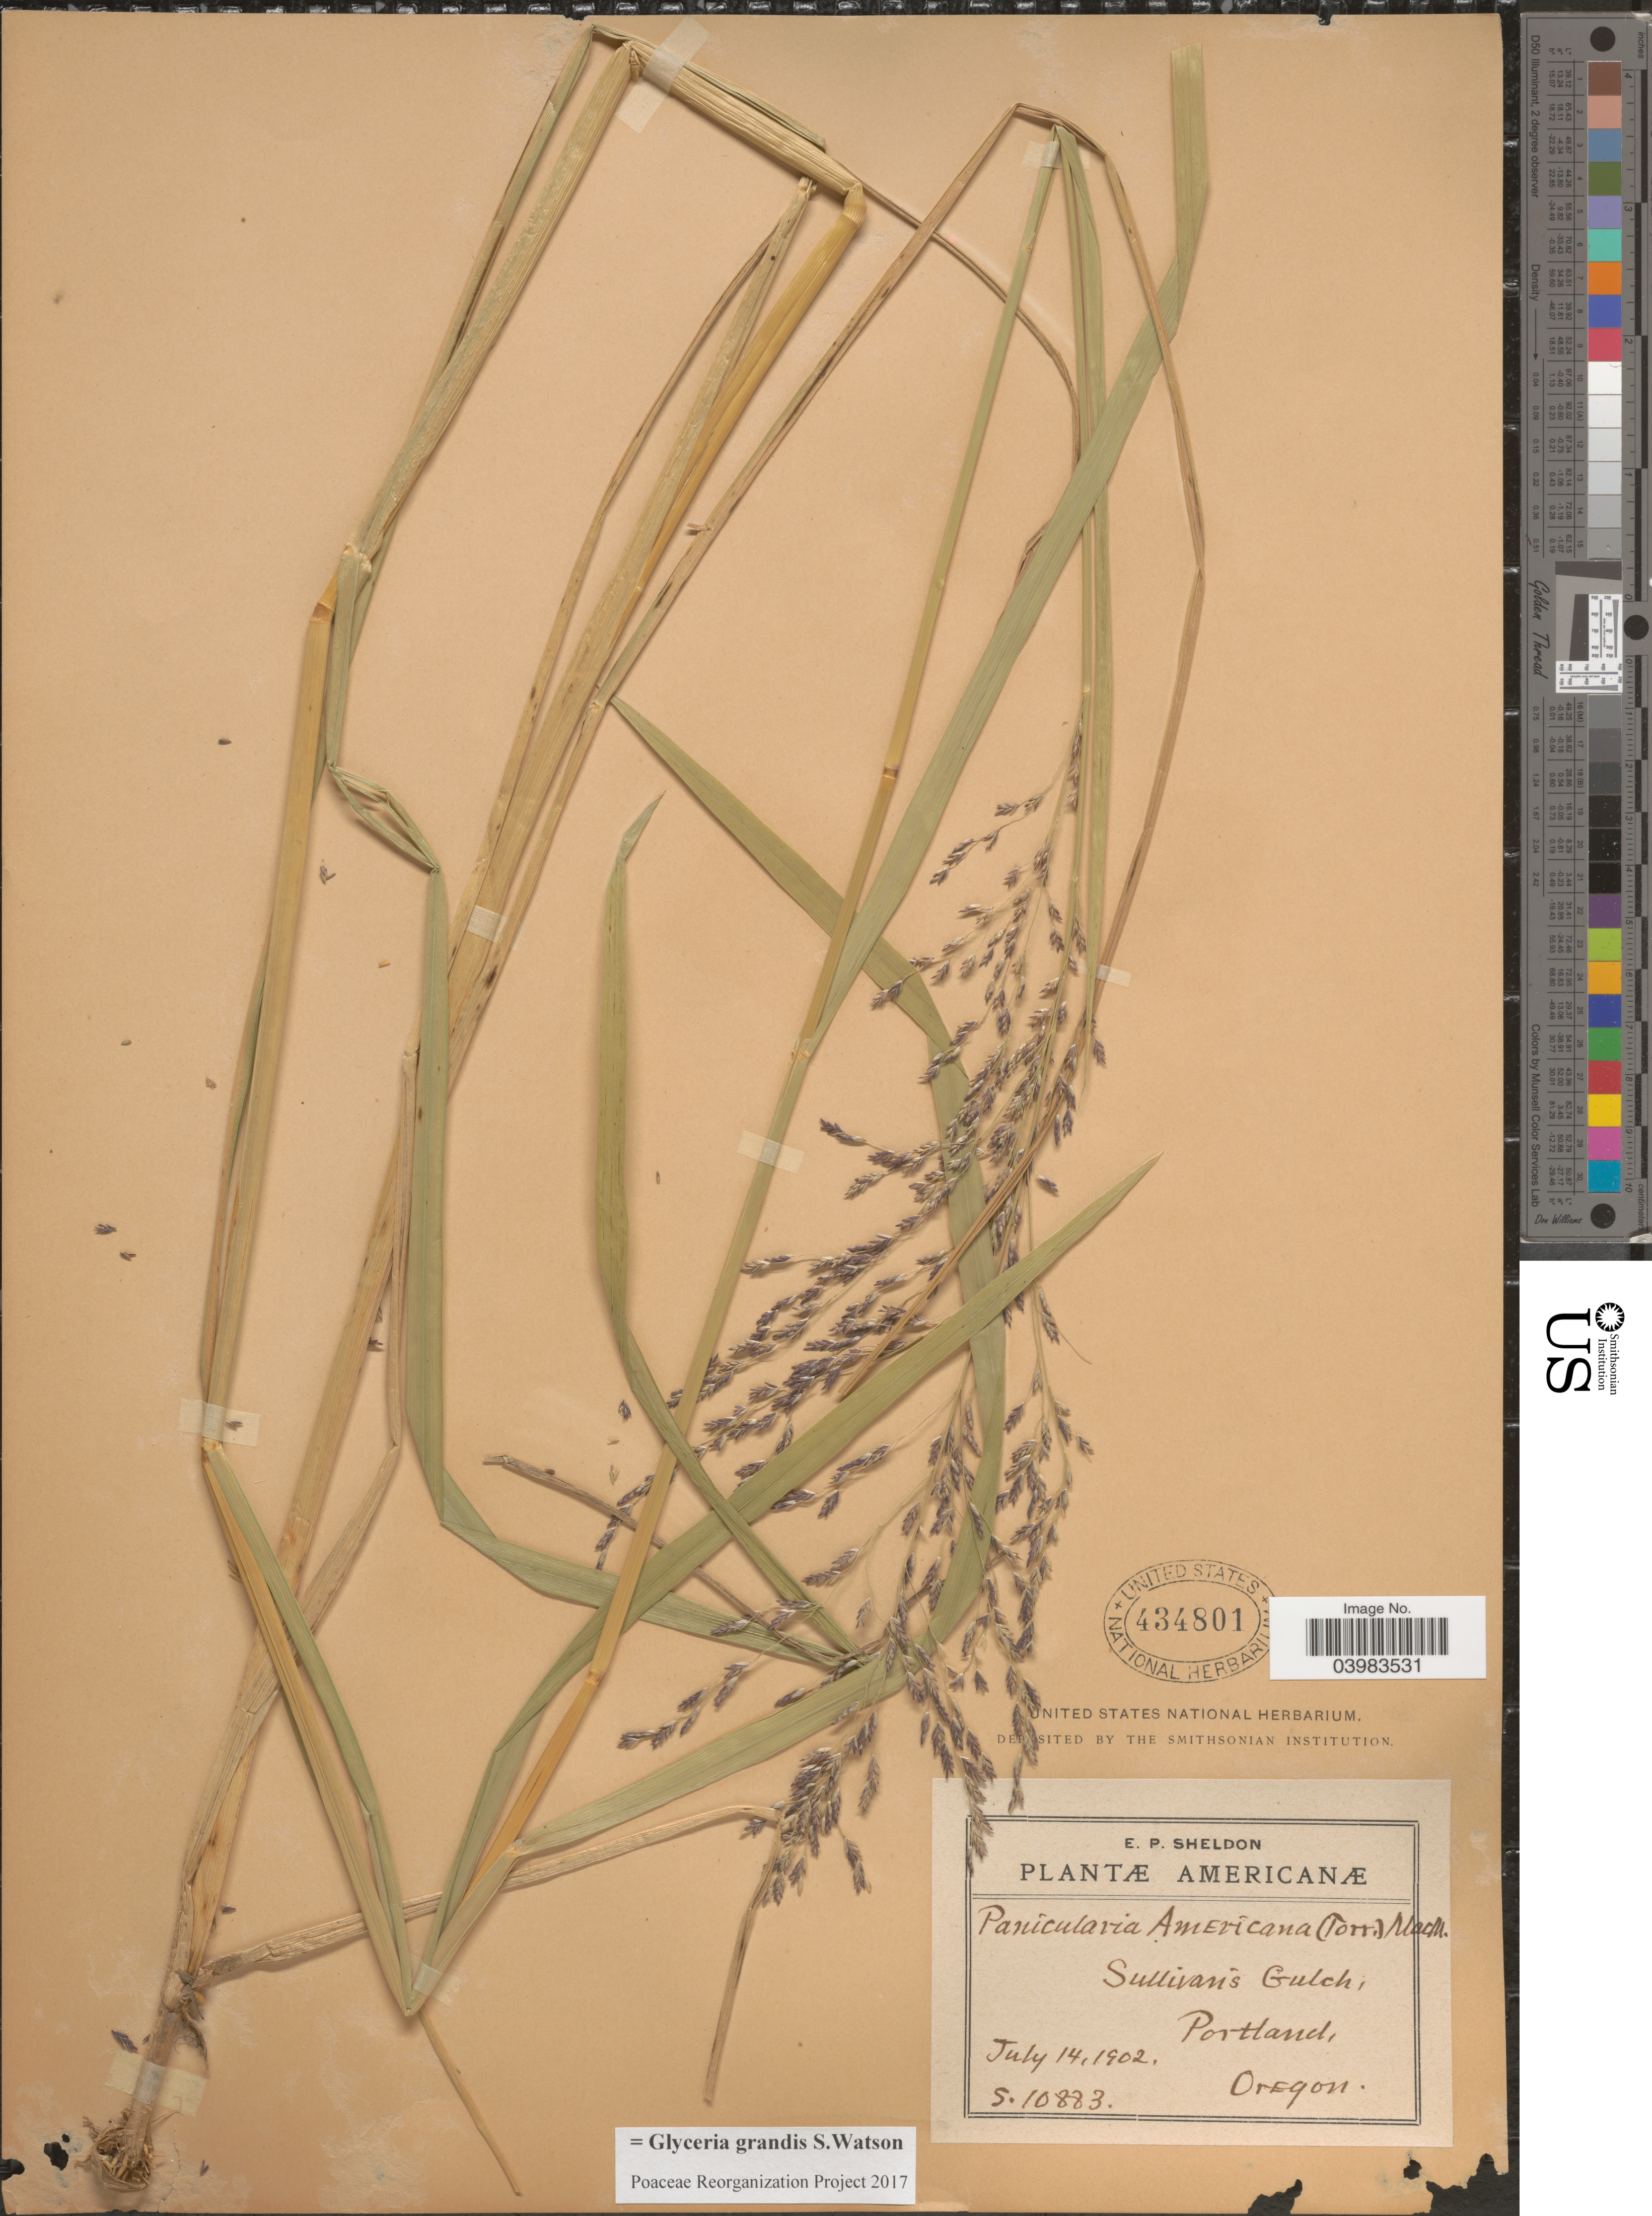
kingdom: Plantae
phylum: Tracheophyta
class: Liliopsida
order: Poales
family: Poaceae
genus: Glyceria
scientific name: Glyceria grandis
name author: S. Watson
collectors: E. P. Sheldon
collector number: S10883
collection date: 1902-07-14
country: United States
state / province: Oregon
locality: Sullivan's Gulch, Portland.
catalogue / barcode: US 434801